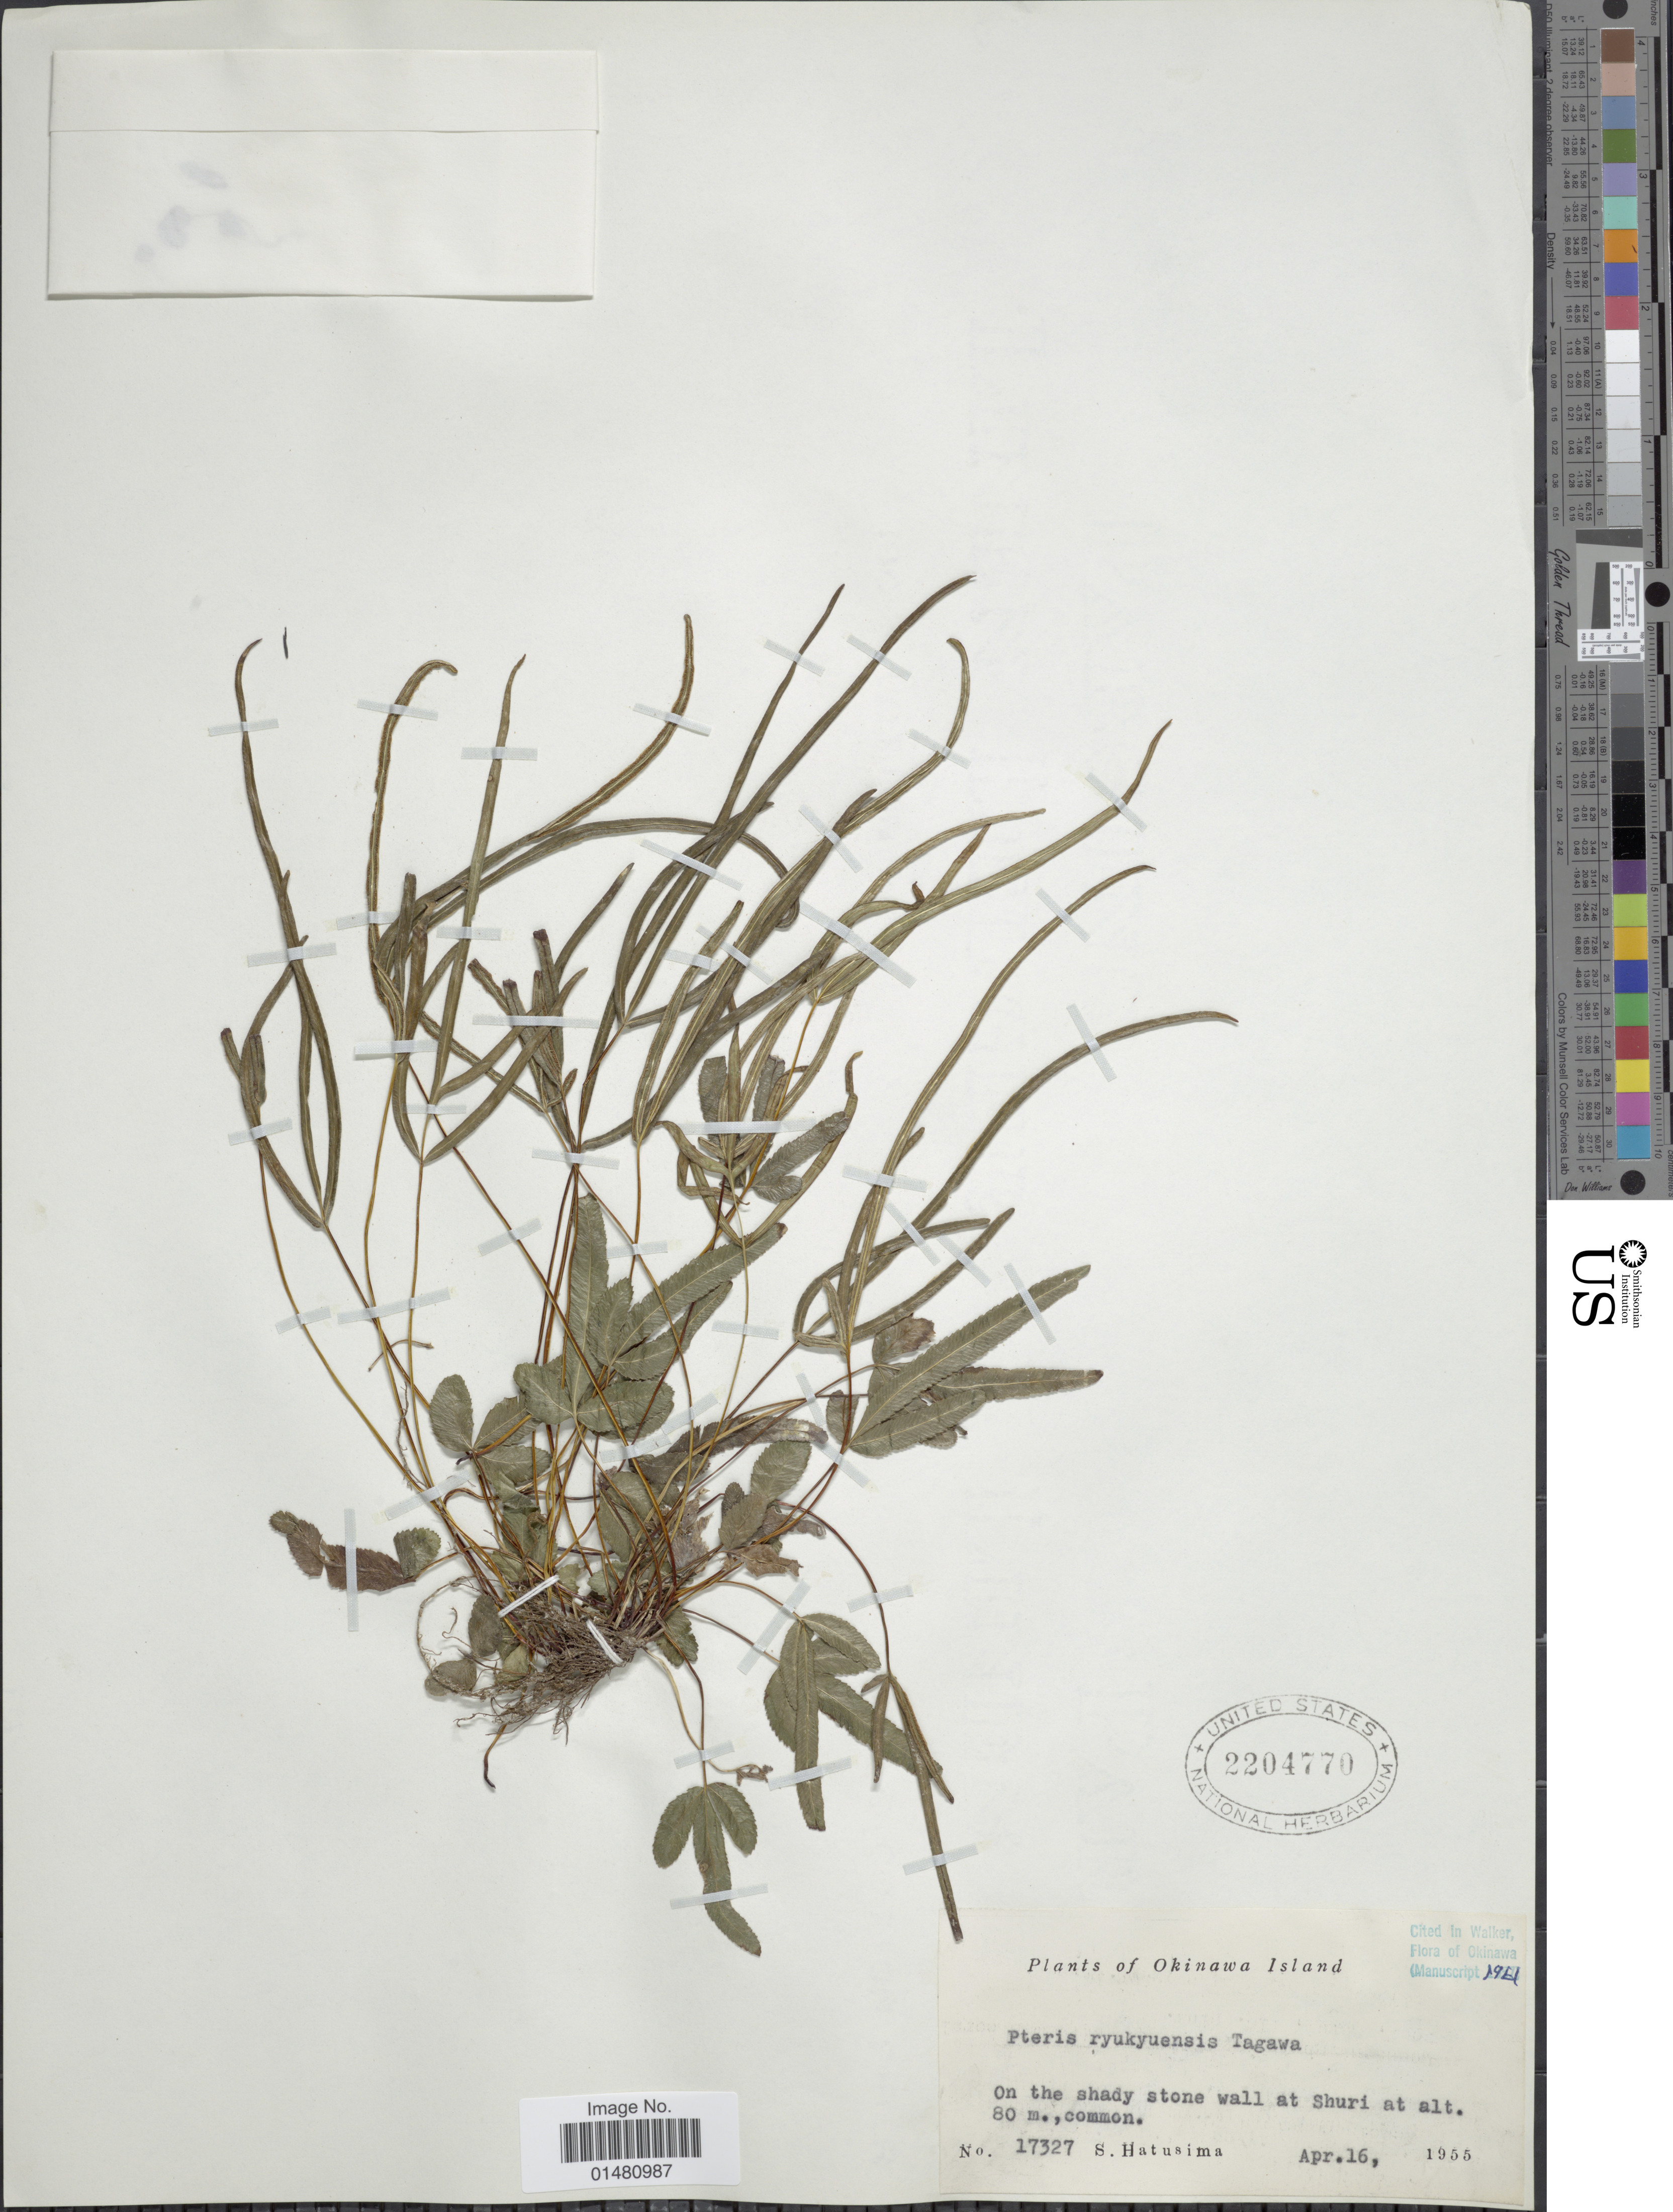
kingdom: Plantae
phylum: Tracheophyta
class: Polypodiopsida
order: Polypodiales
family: Pteridaceae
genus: Pteris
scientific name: Pteris ryukyuensis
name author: Tagawa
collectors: S. Hatusima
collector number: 17327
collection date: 1955-04-16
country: Japan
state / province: Okinawa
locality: Okinawa Island, On the shady stone wall at Shuri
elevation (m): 80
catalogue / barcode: US 2204770